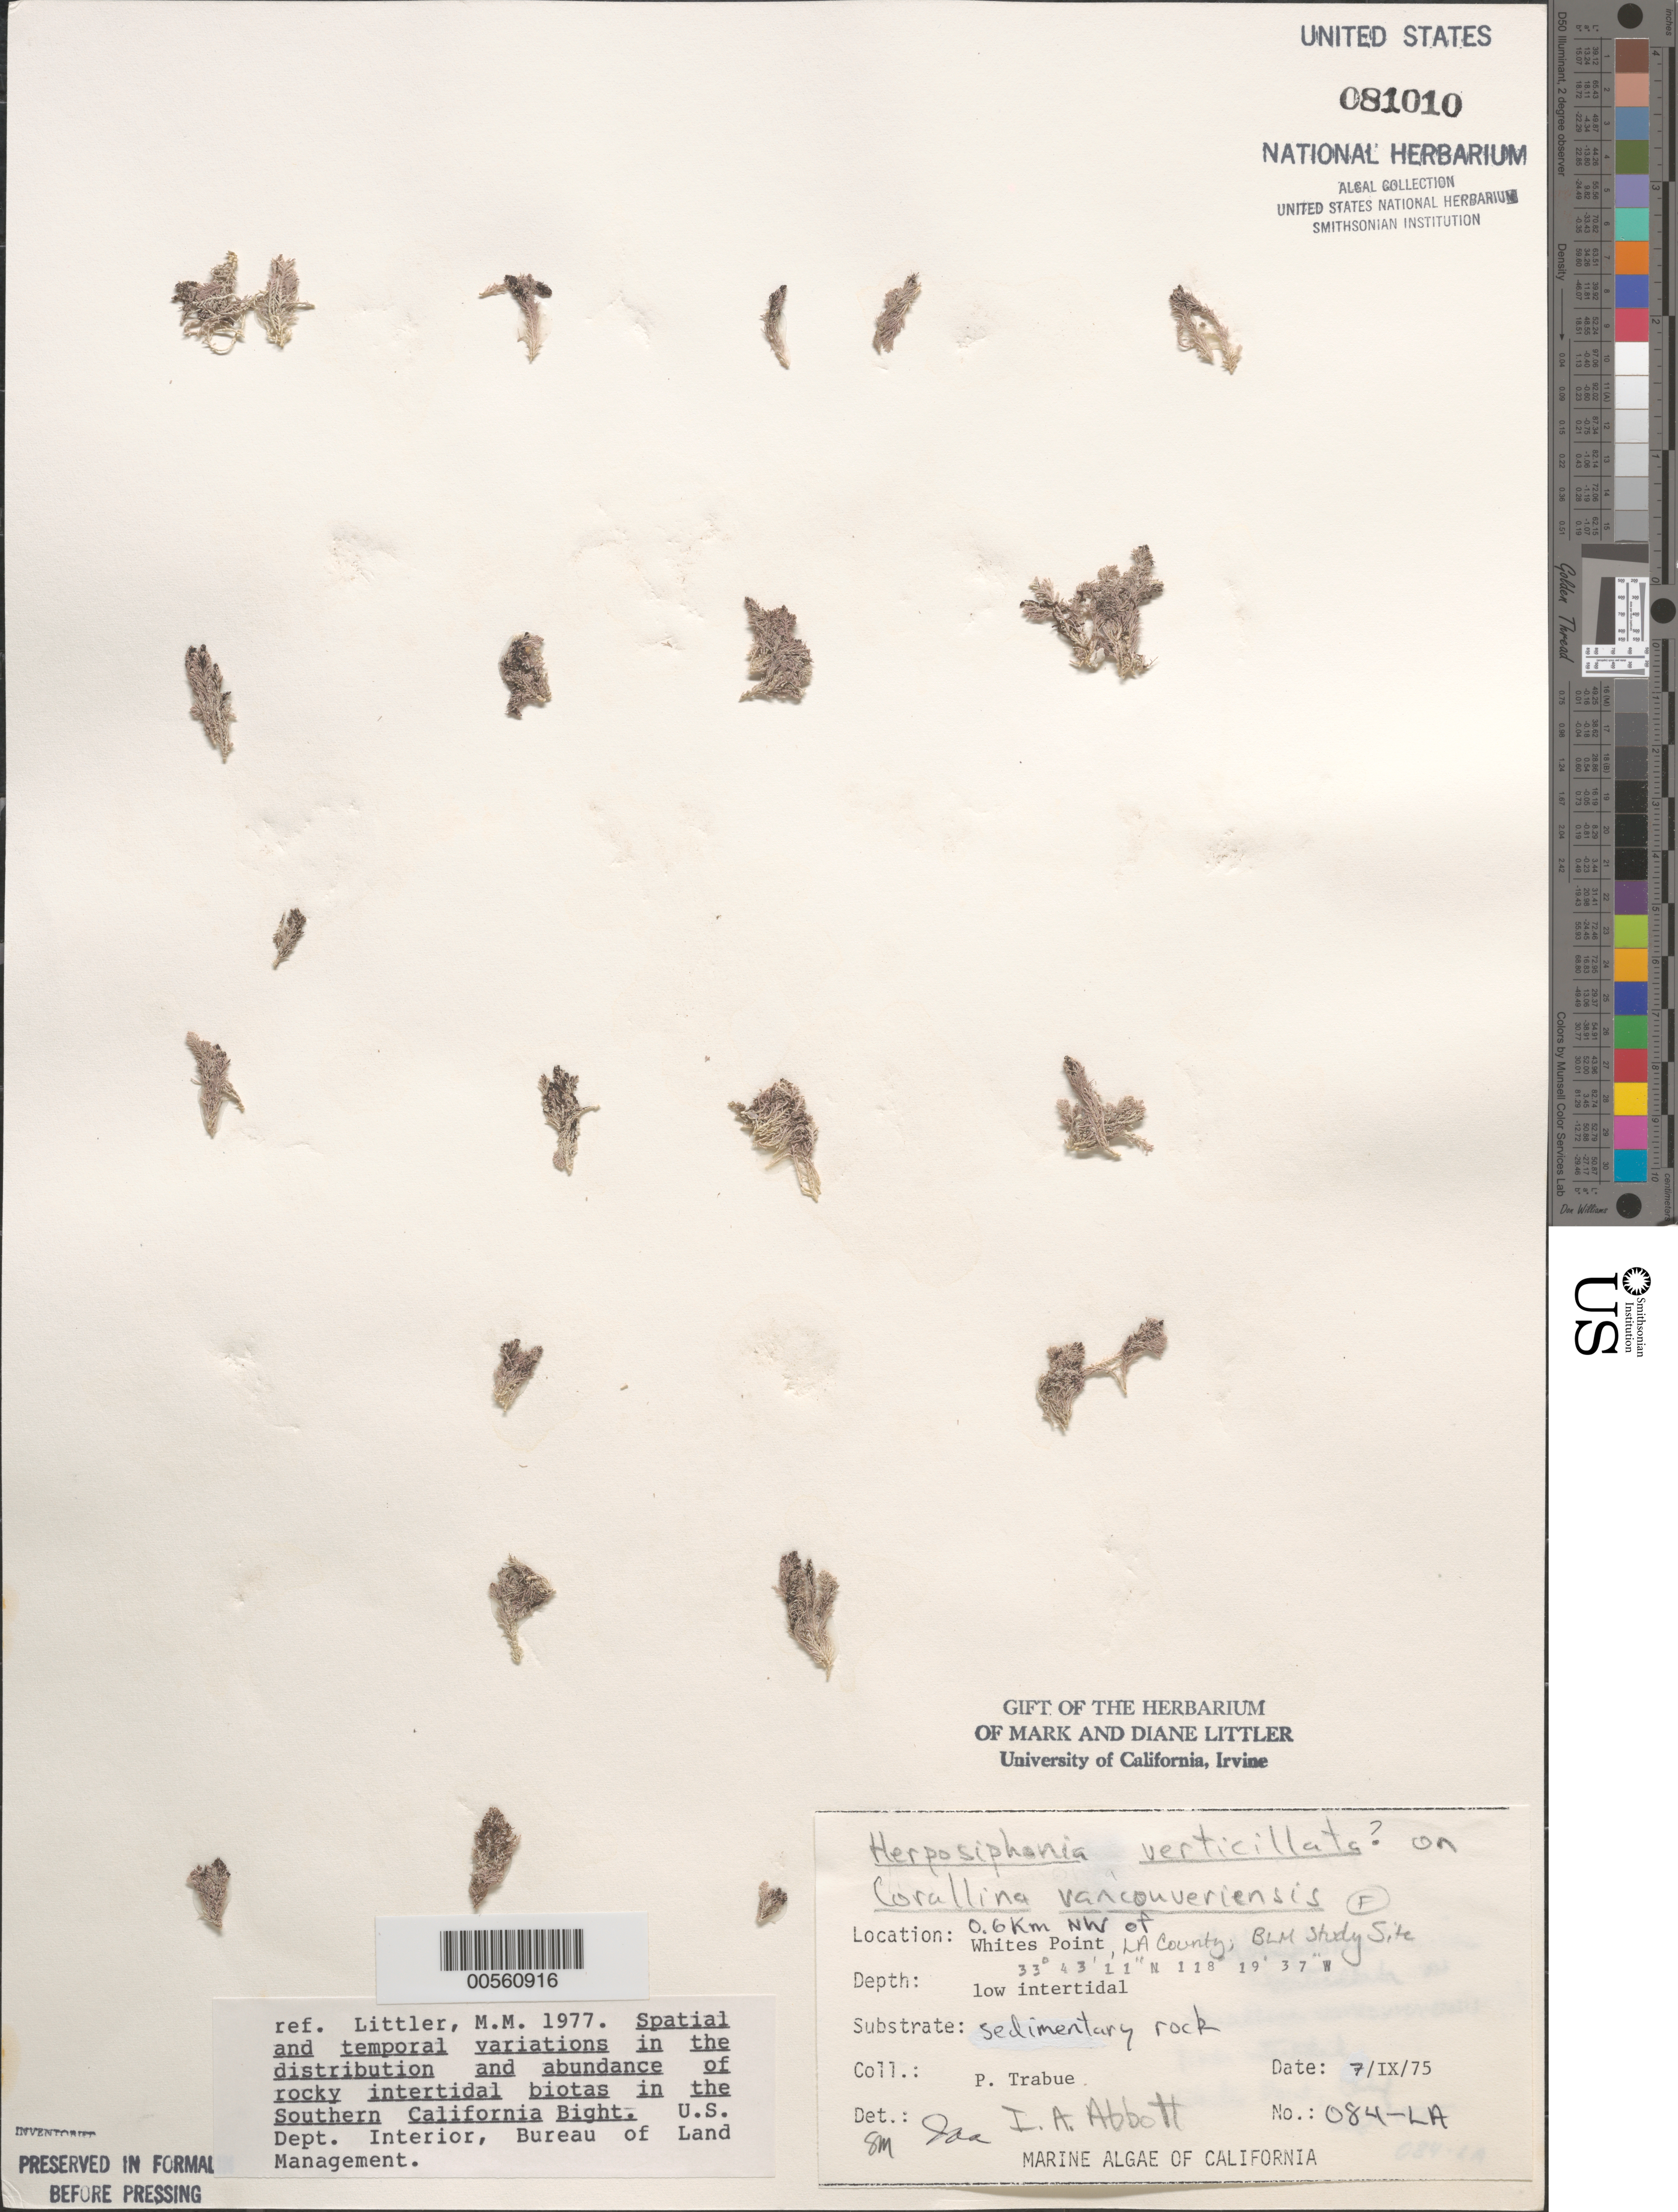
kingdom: Plantae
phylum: Rhodophyta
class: Florideophyceae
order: Ceramiales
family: Rhodomelaceae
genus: Herposiphonia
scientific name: Herposiphonia verticillata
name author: (Harv.) Kylin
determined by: Abbott, Isabella A.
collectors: P. J. Trabue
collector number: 084-la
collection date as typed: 07 Sep 1975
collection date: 1975-09-07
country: United States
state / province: California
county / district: Los Angeles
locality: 0.6 km northwest of Whites Point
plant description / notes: BLM-SOCALBIGHT Rocky Intertidal Survey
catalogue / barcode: US 81010